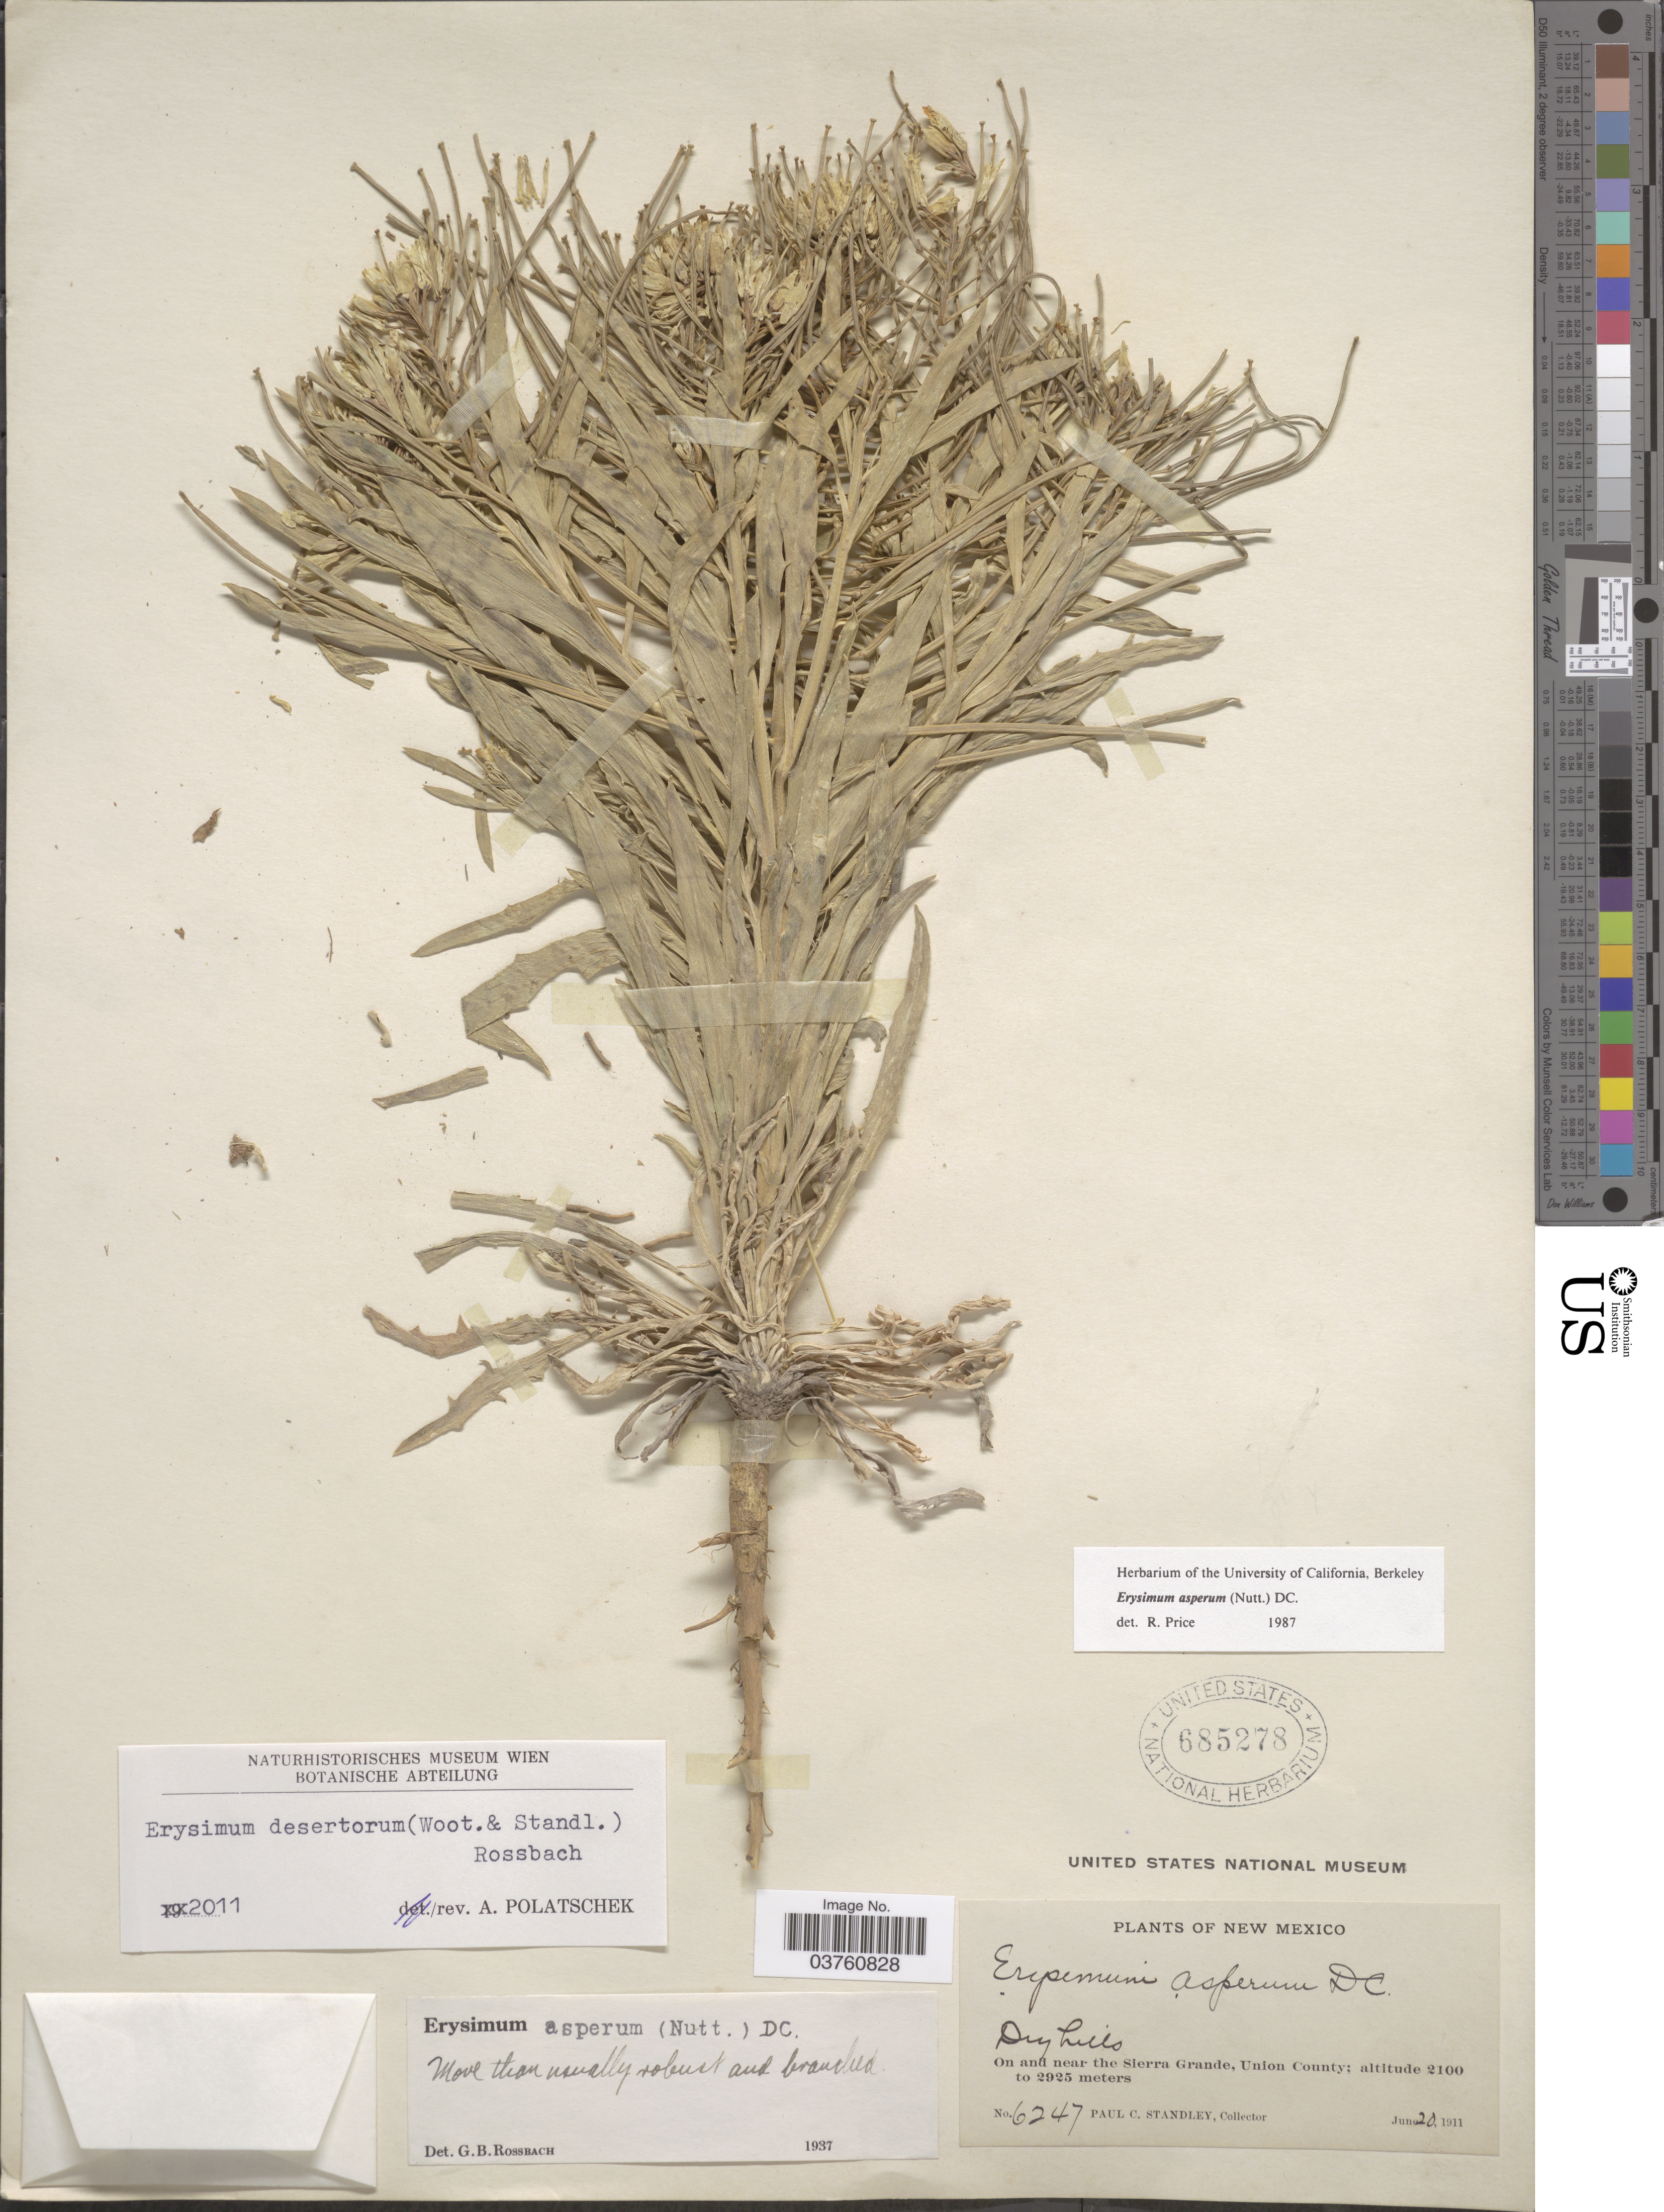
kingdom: Plantae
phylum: Tracheophyta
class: Magnoliopsida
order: Brassicales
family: Brassicaceae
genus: Erysimum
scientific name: Erysimum desertorum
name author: (Wooton & Standl.) Rossbach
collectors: P. C. Standley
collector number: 6247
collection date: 1911-06-20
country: United States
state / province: New Mexico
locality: Dry hills. On and near the Sierra Grande, Union County.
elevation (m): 2100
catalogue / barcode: US 685278